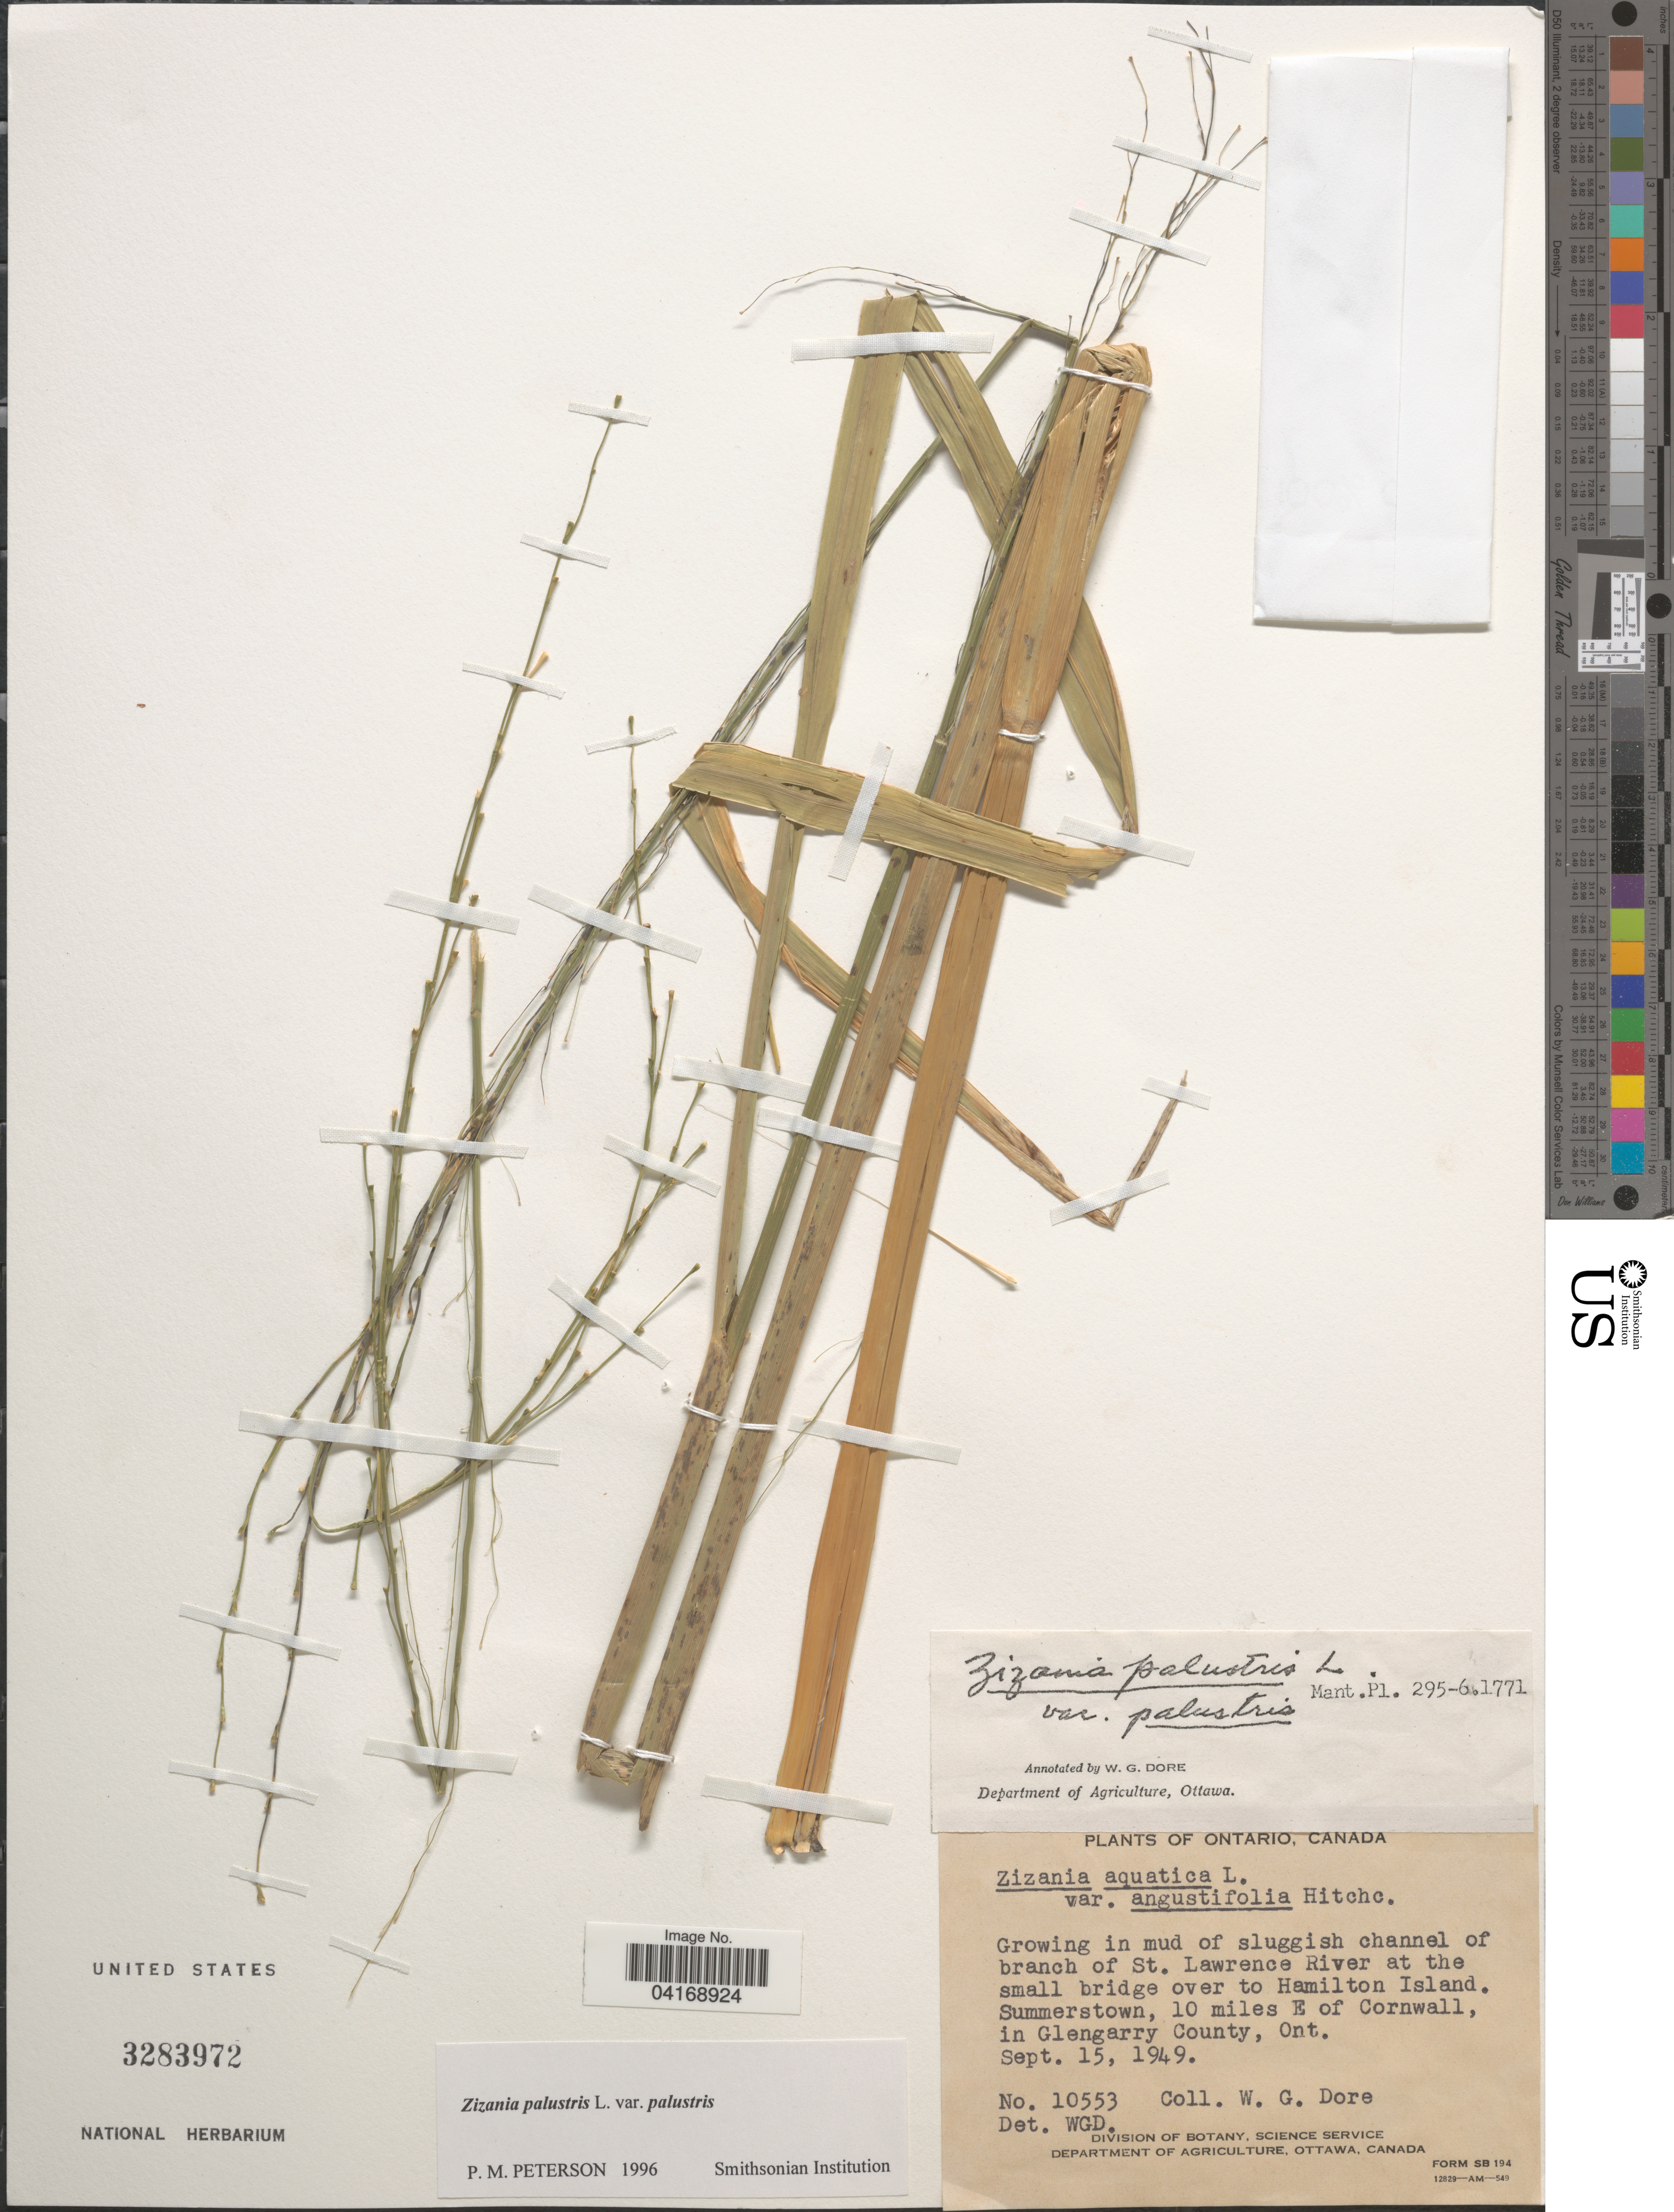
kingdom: Plantae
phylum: Tracheophyta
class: Liliopsida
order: Poales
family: Poaceae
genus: Zizania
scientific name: Zizania palustris var. palustris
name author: L.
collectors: W. Dore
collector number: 10553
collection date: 1949-09-15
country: Canada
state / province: Ontario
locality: St. Lawrence River at the small bridge over to Hamilton Island. Summerstown, 10 miles E of Cornwall, in Glengarry County.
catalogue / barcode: US 3283972